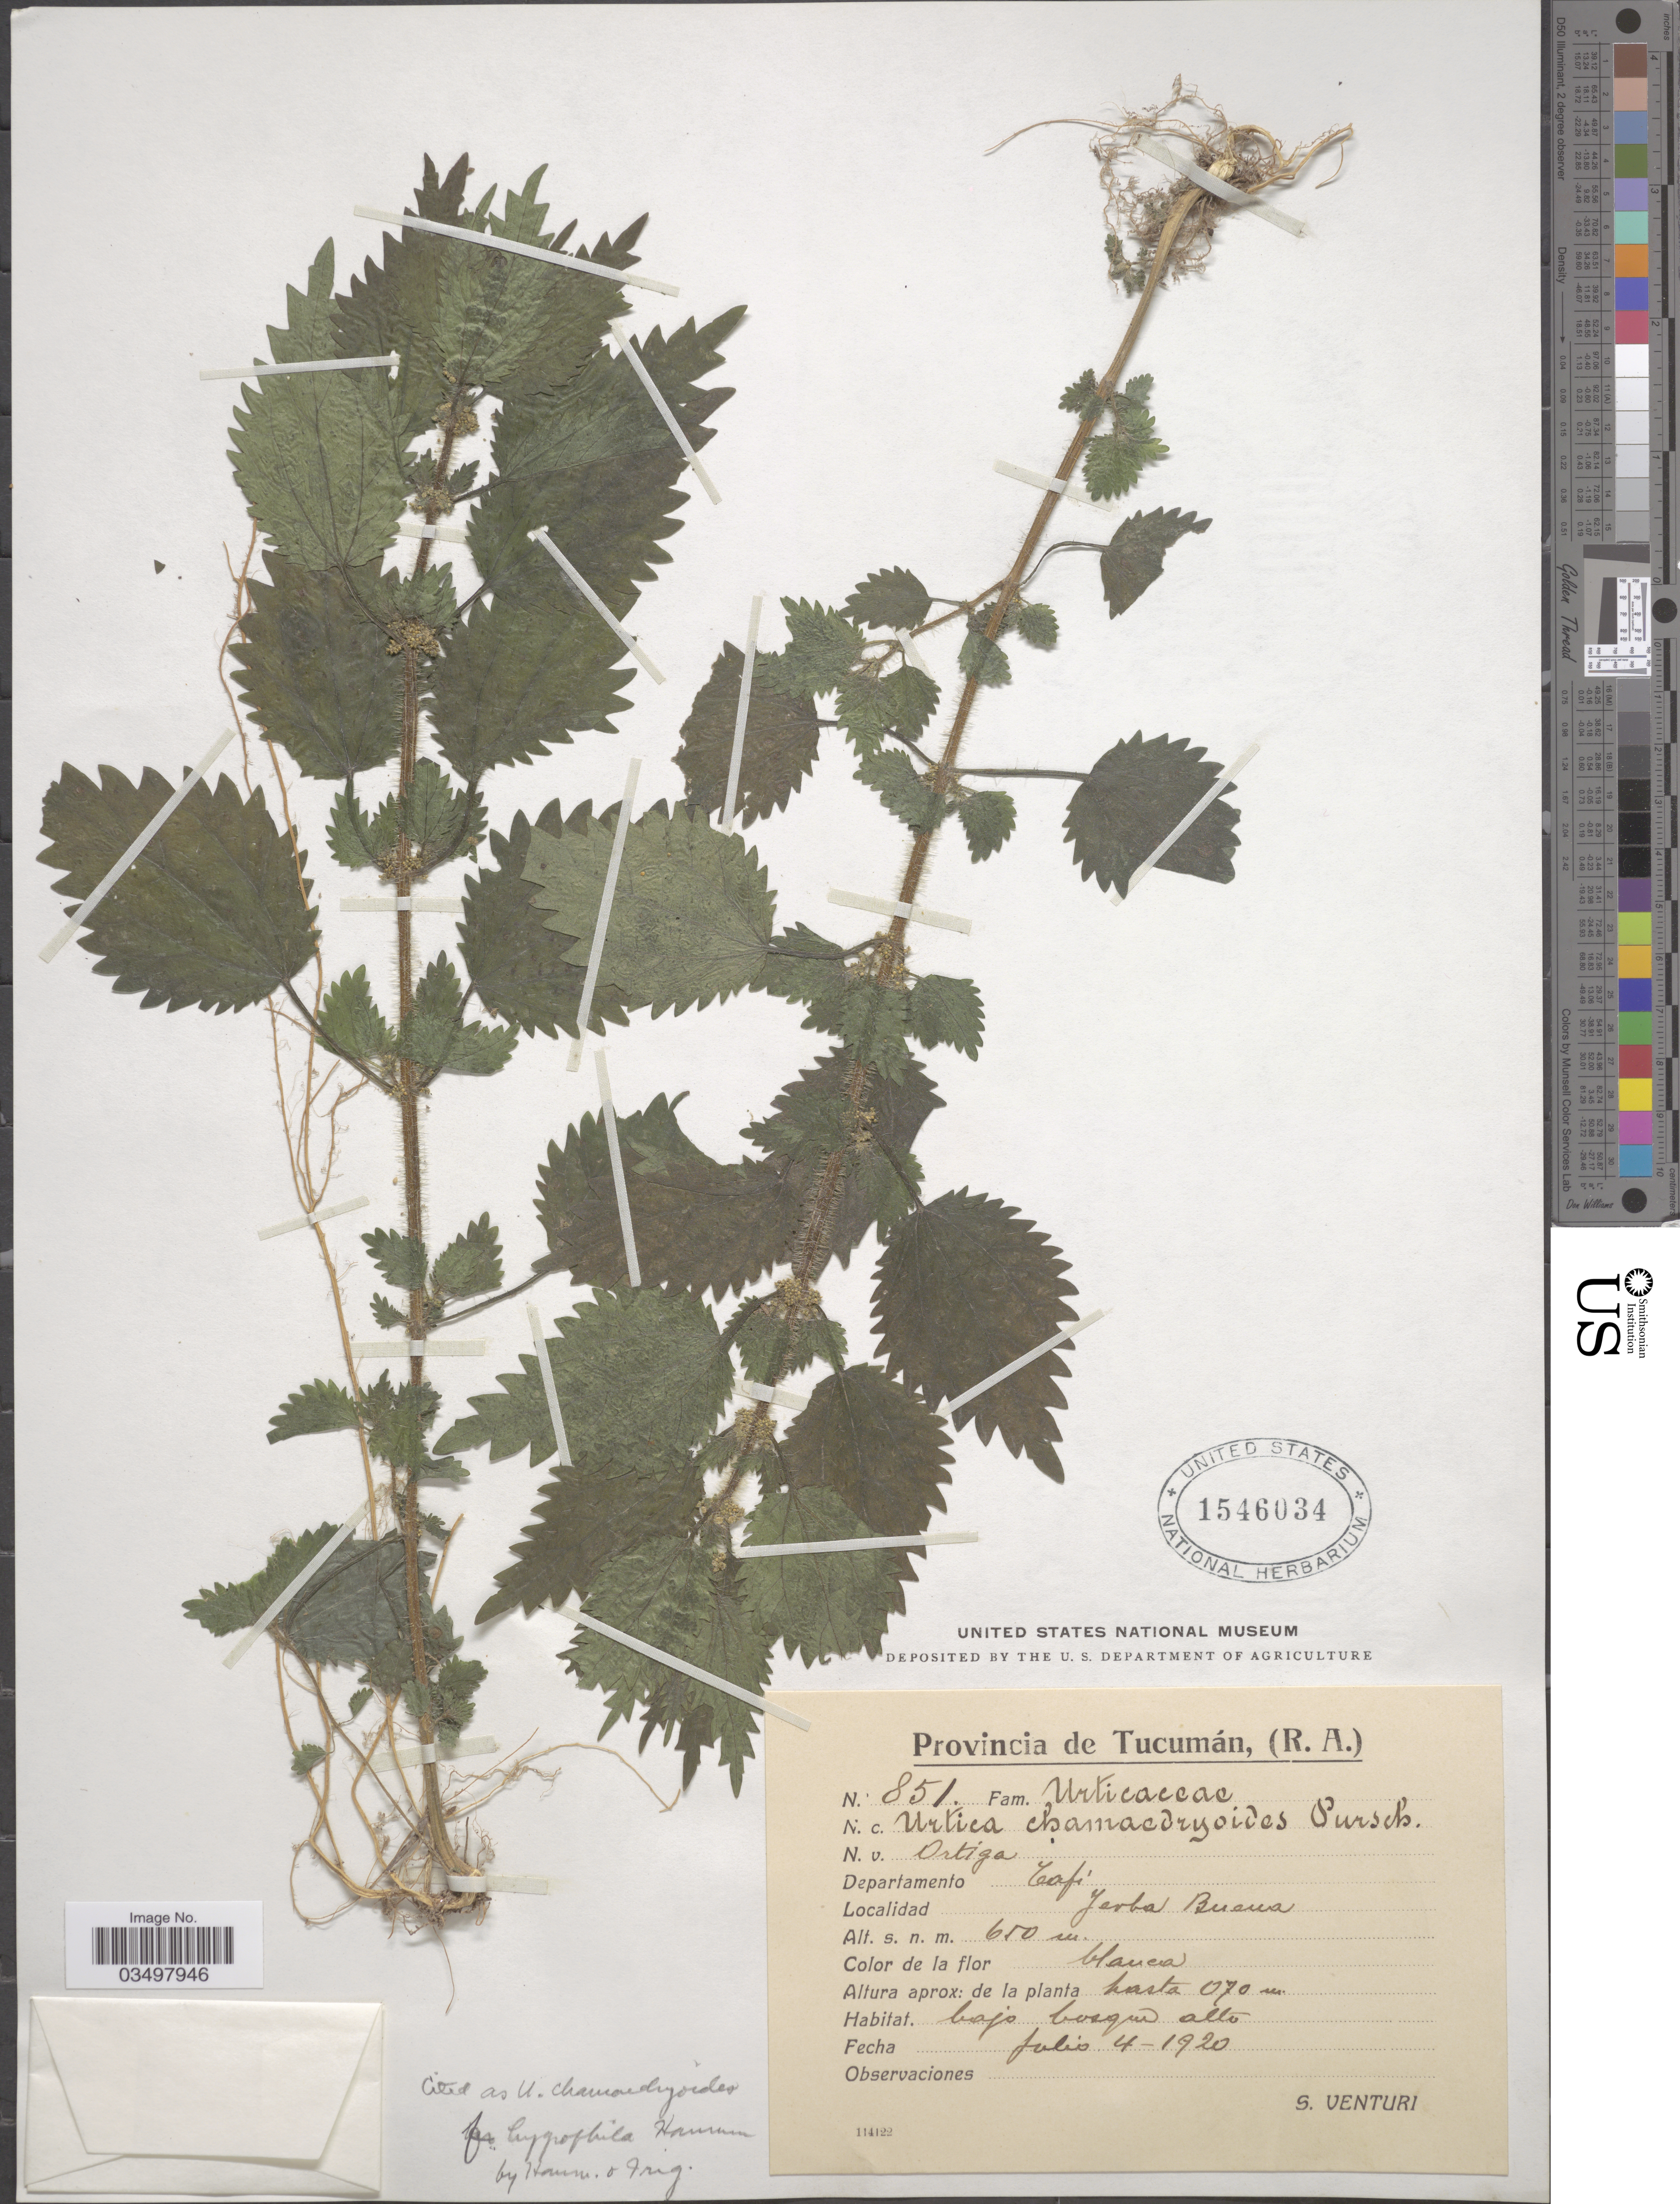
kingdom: Plantae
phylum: Tracheophyta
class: Magnoliopsida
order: Rosales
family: Urticaceae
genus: Urtica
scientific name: Urtica chamaedryoides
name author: Pursh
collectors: S. Venturi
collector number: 851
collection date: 1920-07-04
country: Argentina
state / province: Tucuman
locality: Departamento Tafi. Jerba Buena.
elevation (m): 610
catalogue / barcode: US 1546034